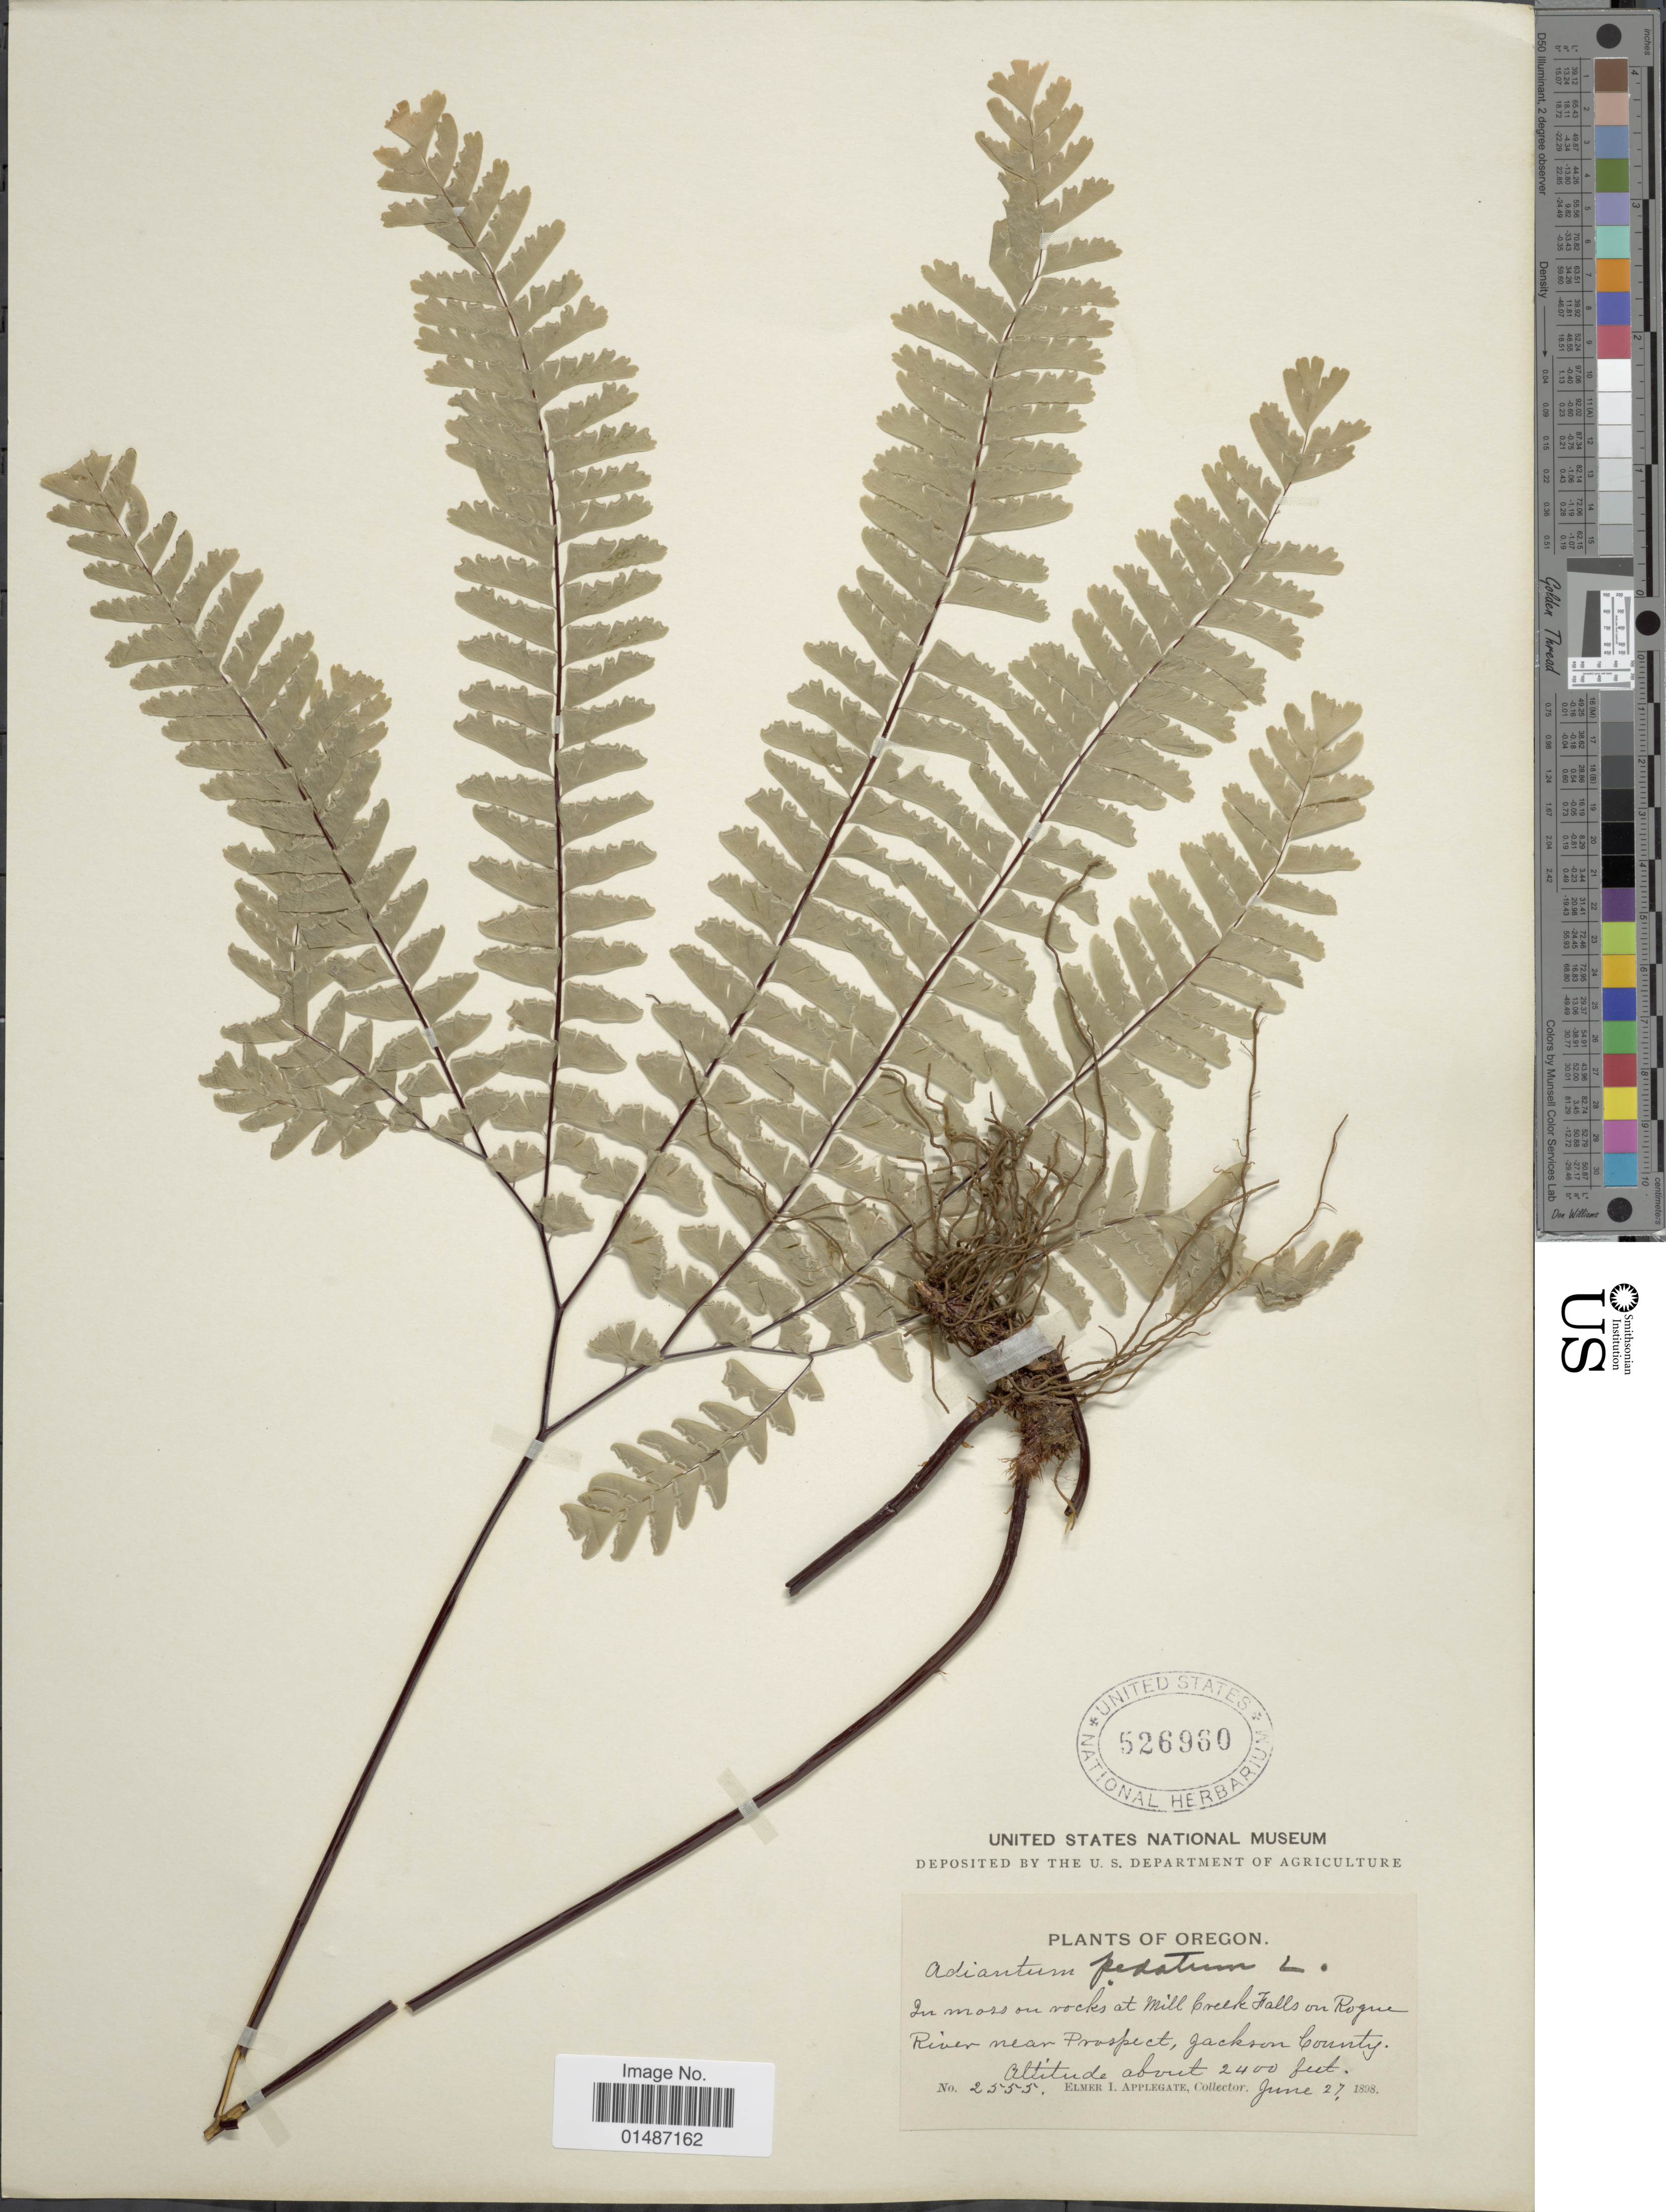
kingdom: Plantae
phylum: Tracheophyta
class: Polypodiopsida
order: Polypodiales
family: Pteridaceae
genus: Adiantum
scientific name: Adiantum pedatum subsp. aleuticum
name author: (Rupr.) Calder & Roy L. Taylor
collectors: E. I. Applegate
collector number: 2555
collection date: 1898-06-27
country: United States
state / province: Oregon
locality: In moss on rocks at Mill Creek Falls on Rogue River near Prospect, Jackson County.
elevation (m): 732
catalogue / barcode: US 526960